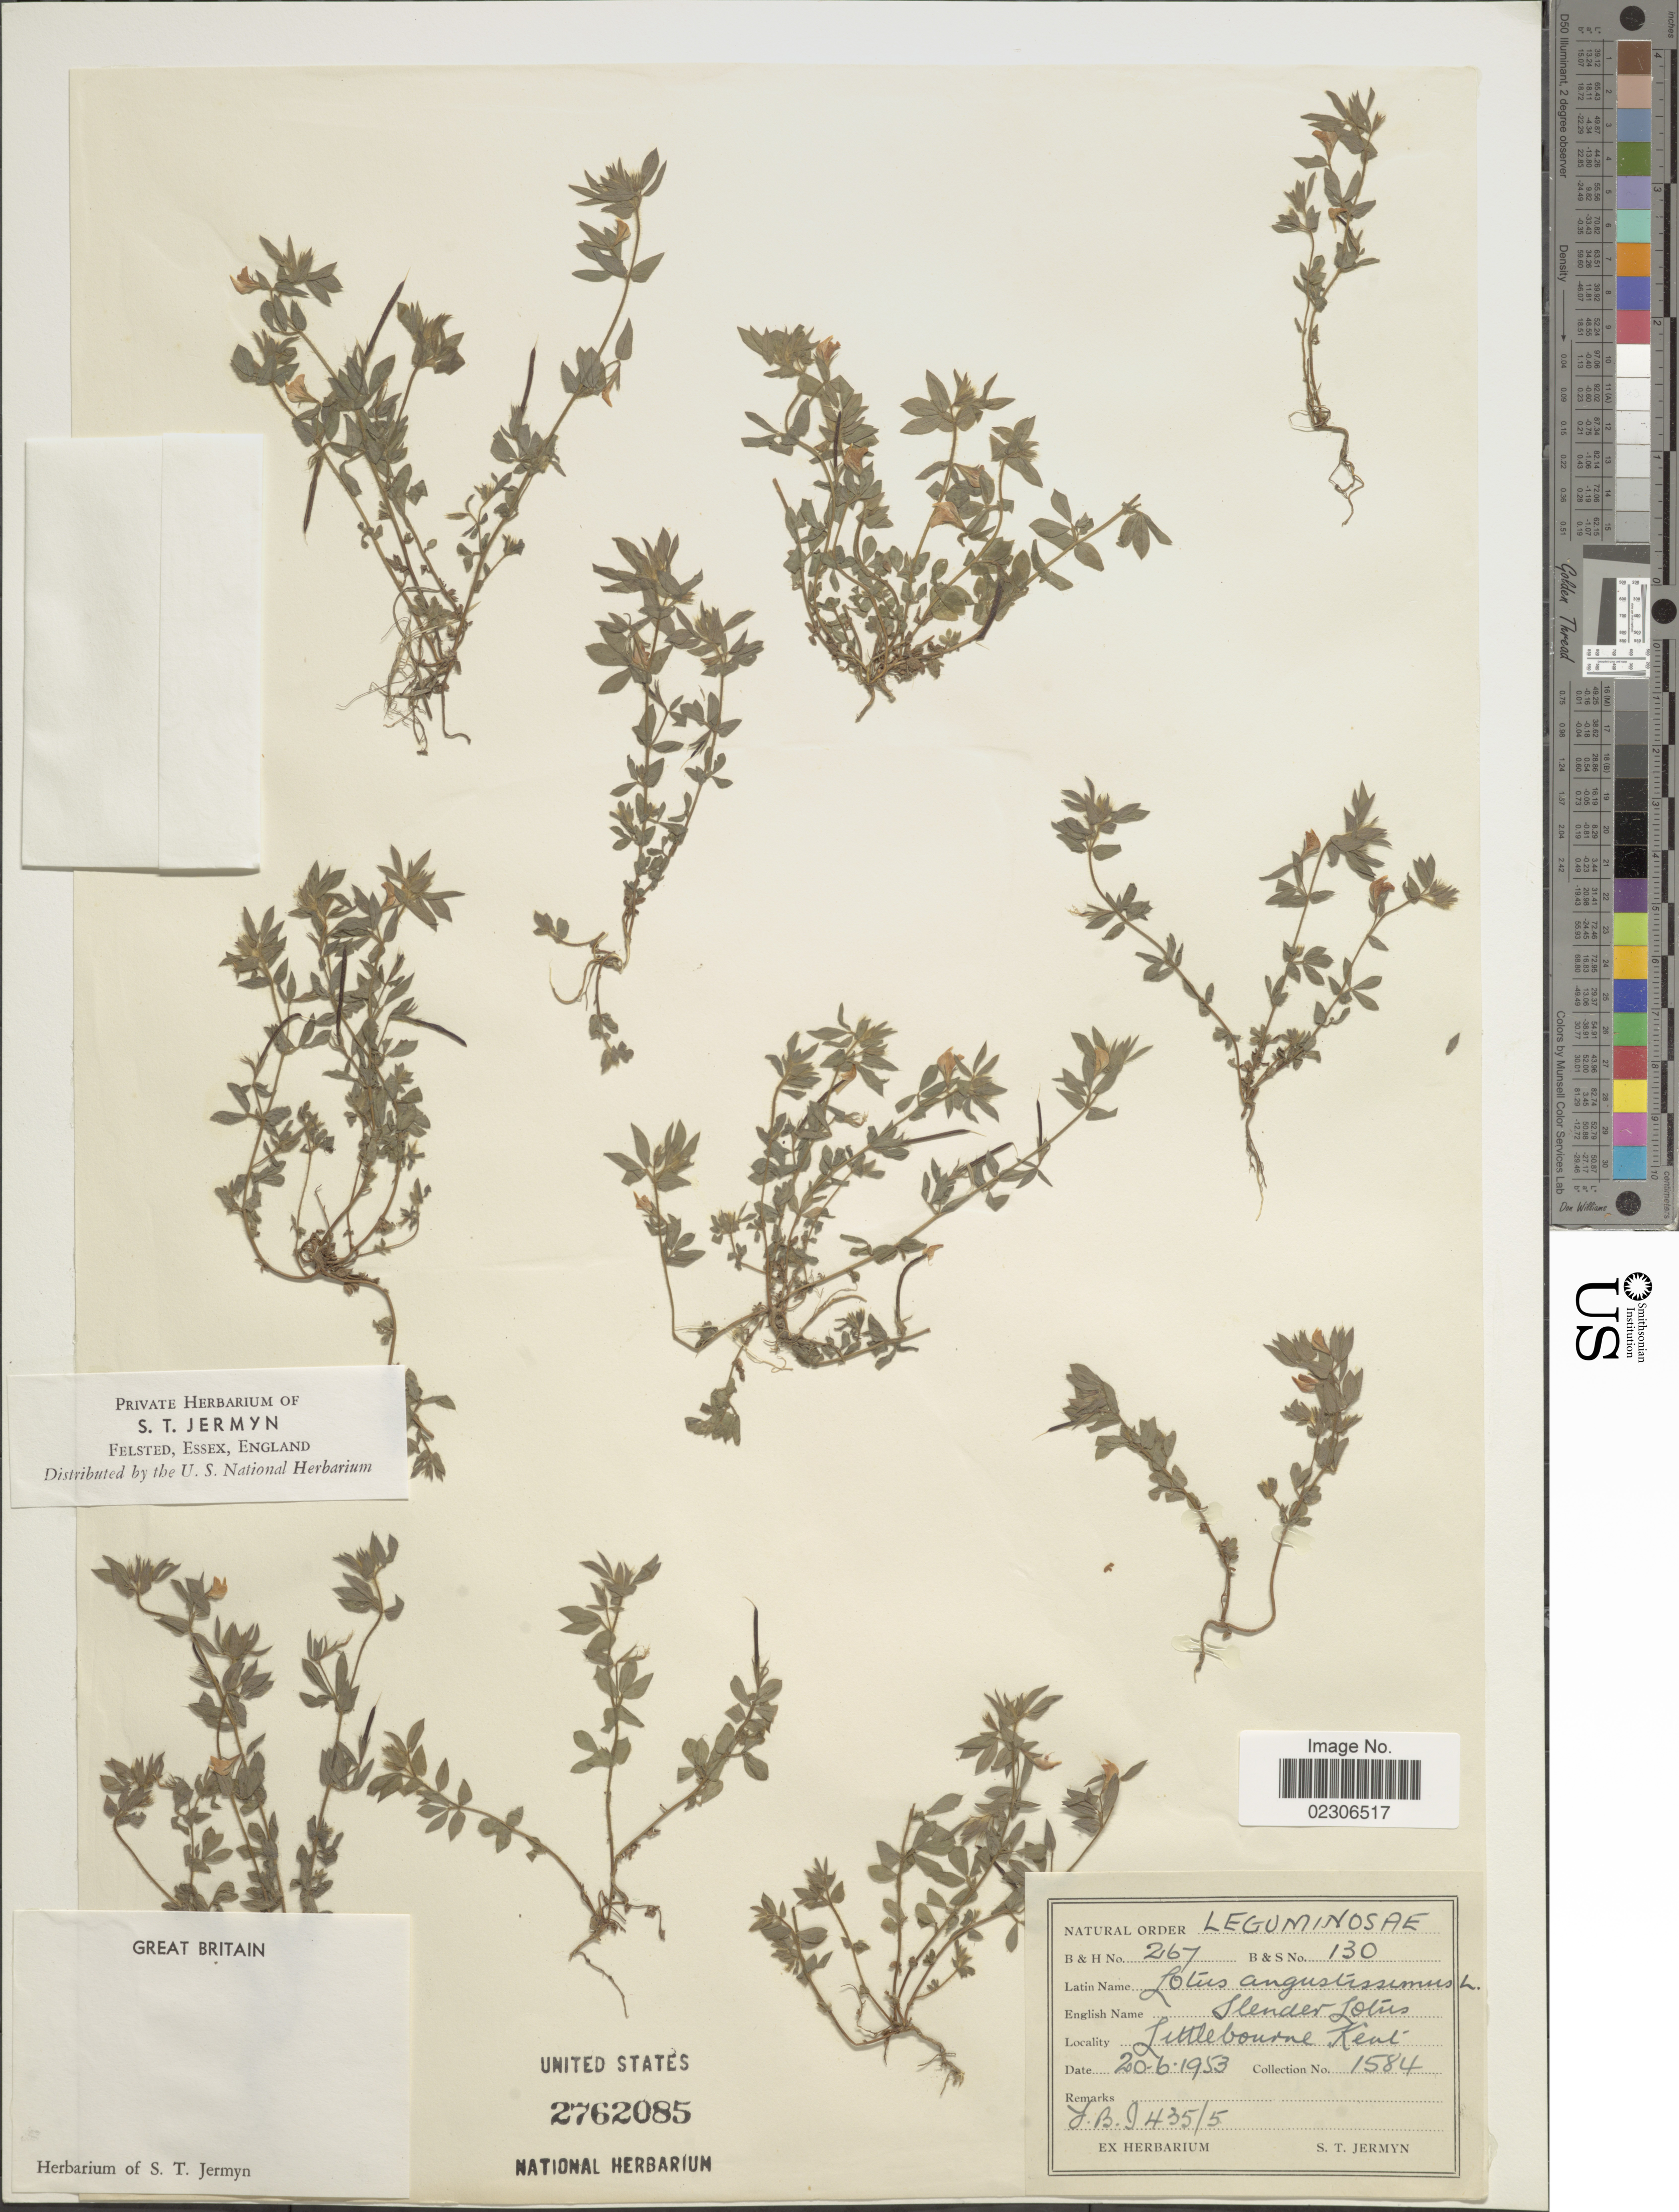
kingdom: Plantae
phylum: Tracheophyta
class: Magnoliopsida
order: Fabales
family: Fabaceae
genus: Lotus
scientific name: Lotus angustissimus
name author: L.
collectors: ex herb. S. T. Jermyn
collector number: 1584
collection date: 1953-06-20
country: United Kingdom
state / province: England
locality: Great Britain. Littlebourne Kent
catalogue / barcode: US 2762085